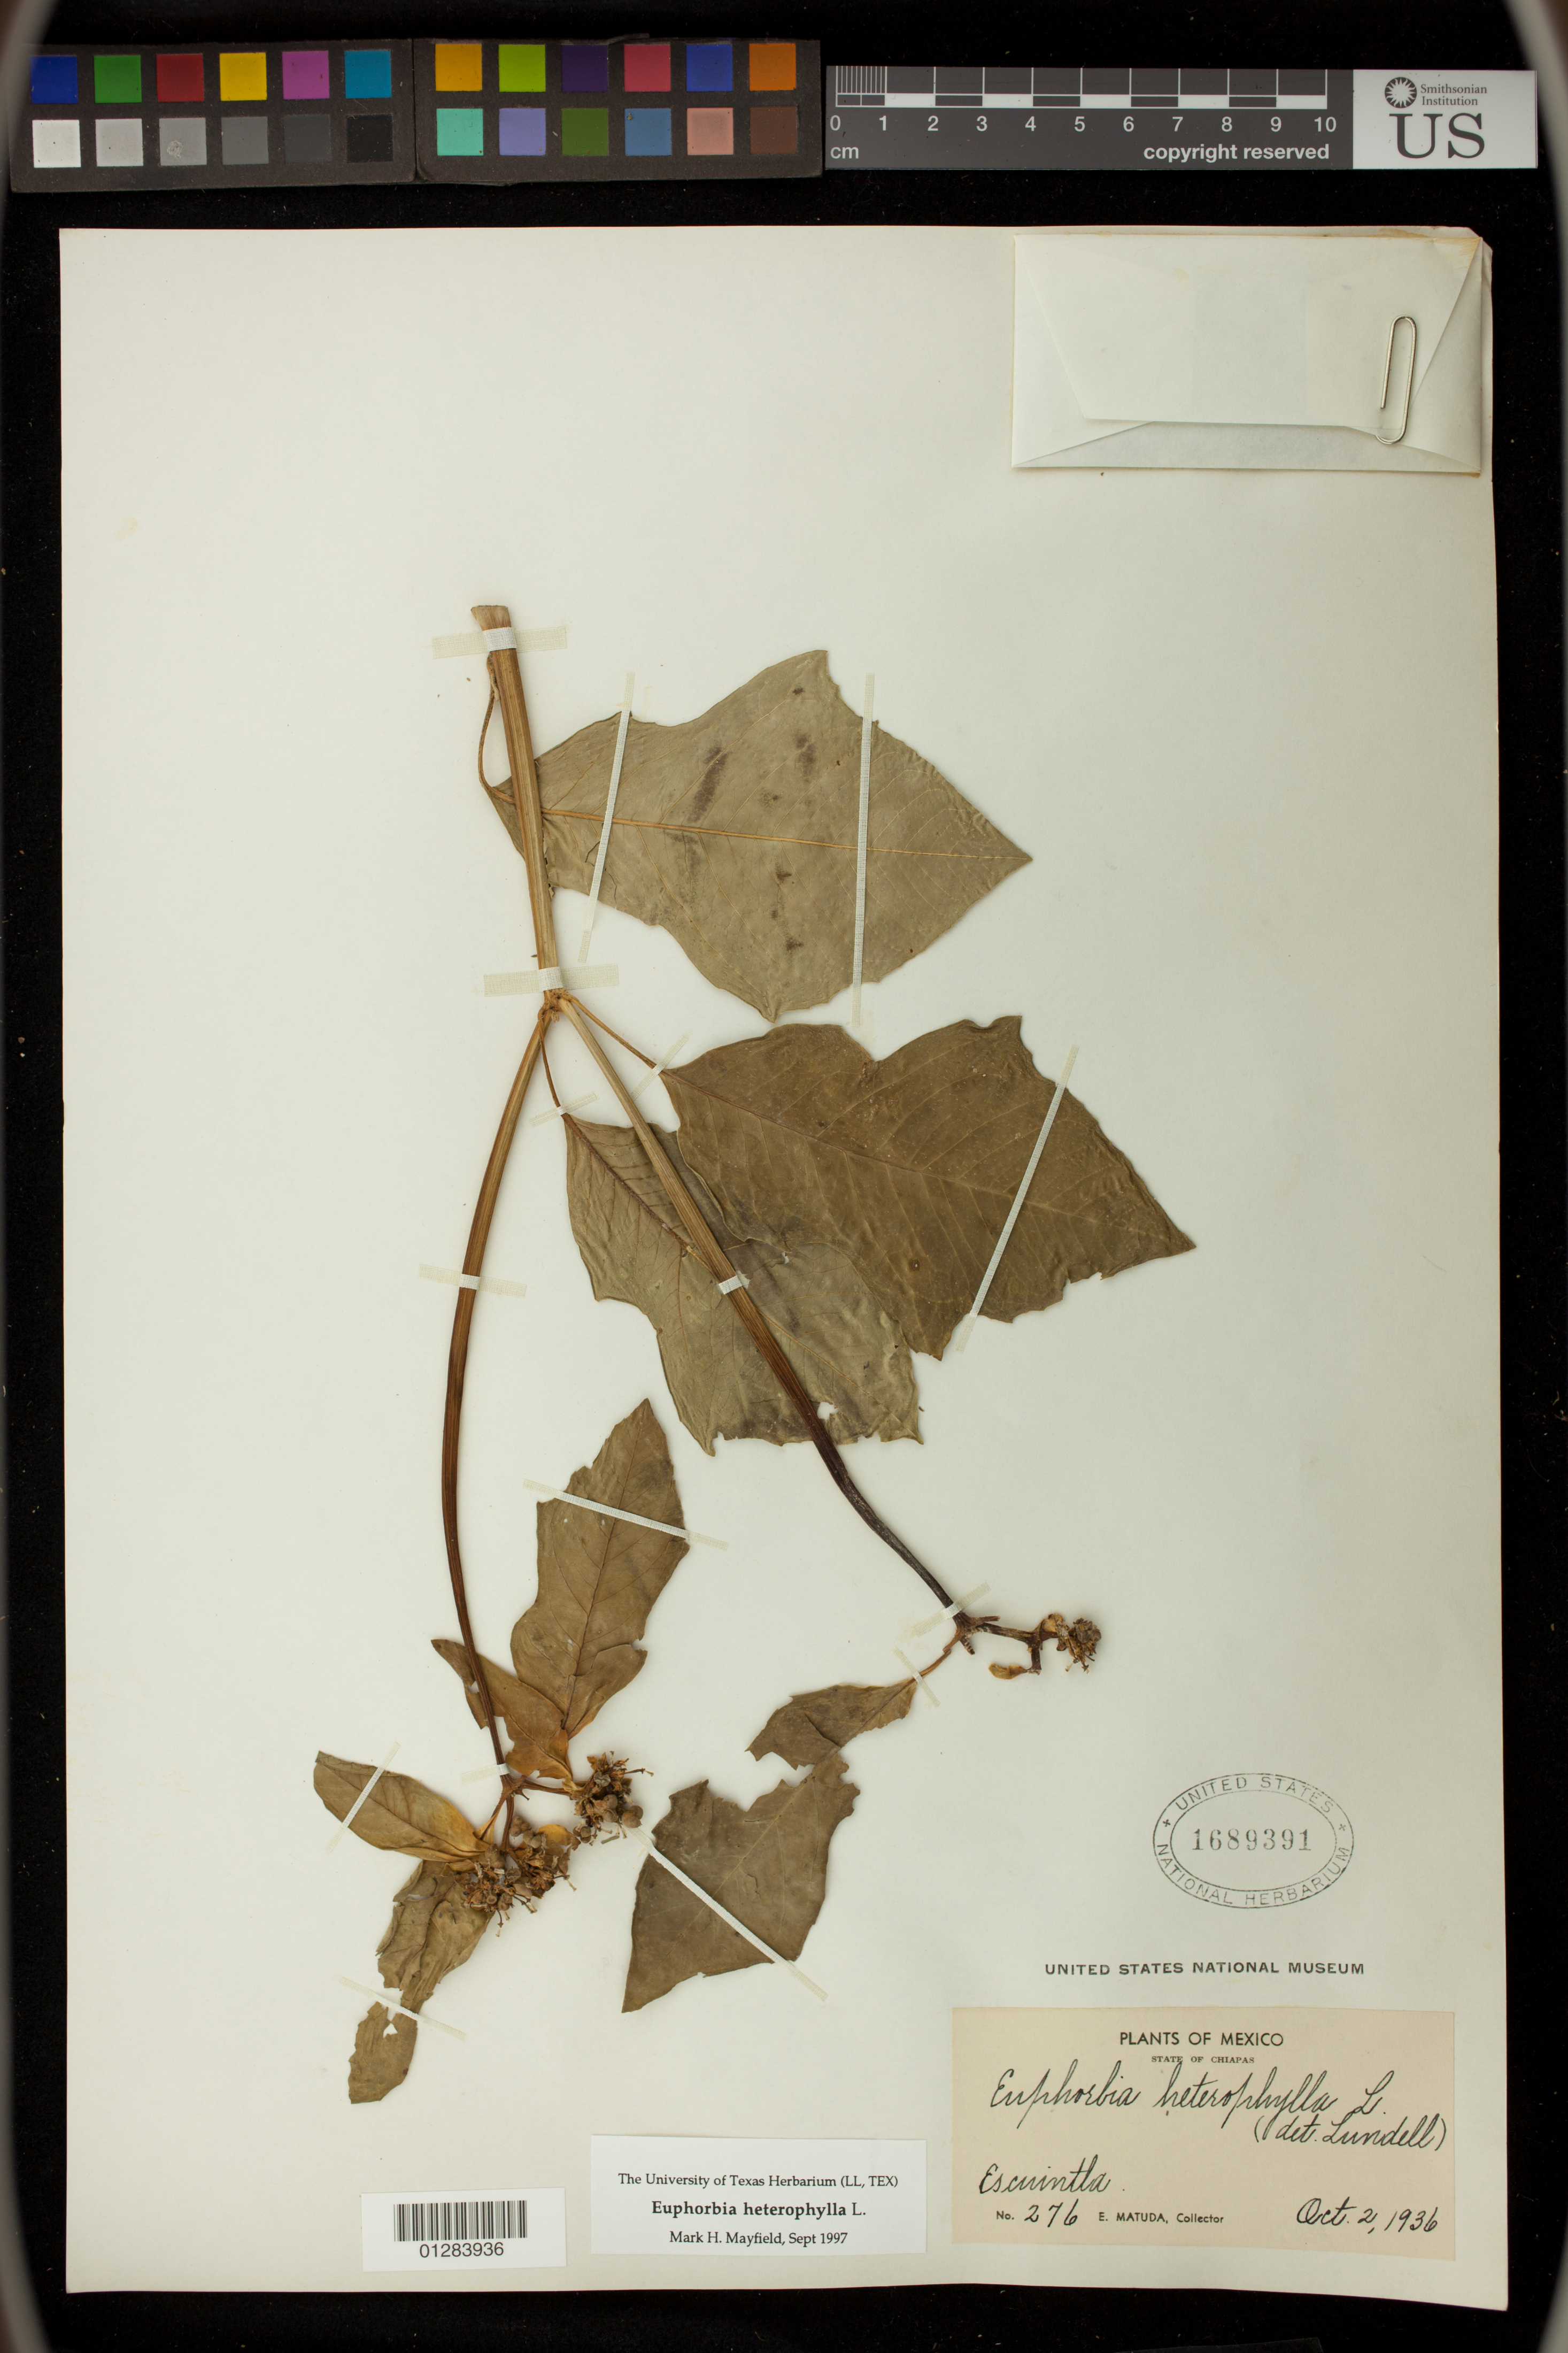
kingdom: Plantae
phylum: Tracheophyta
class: Magnoliopsida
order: Malpighiales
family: Euphorbiaceae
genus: Euphorbia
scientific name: Euphorbia heterophylla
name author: L.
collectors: E. Matuda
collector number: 276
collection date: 1936-10-02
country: Mexico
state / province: Chiapas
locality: Escuintla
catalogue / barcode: US 1689391